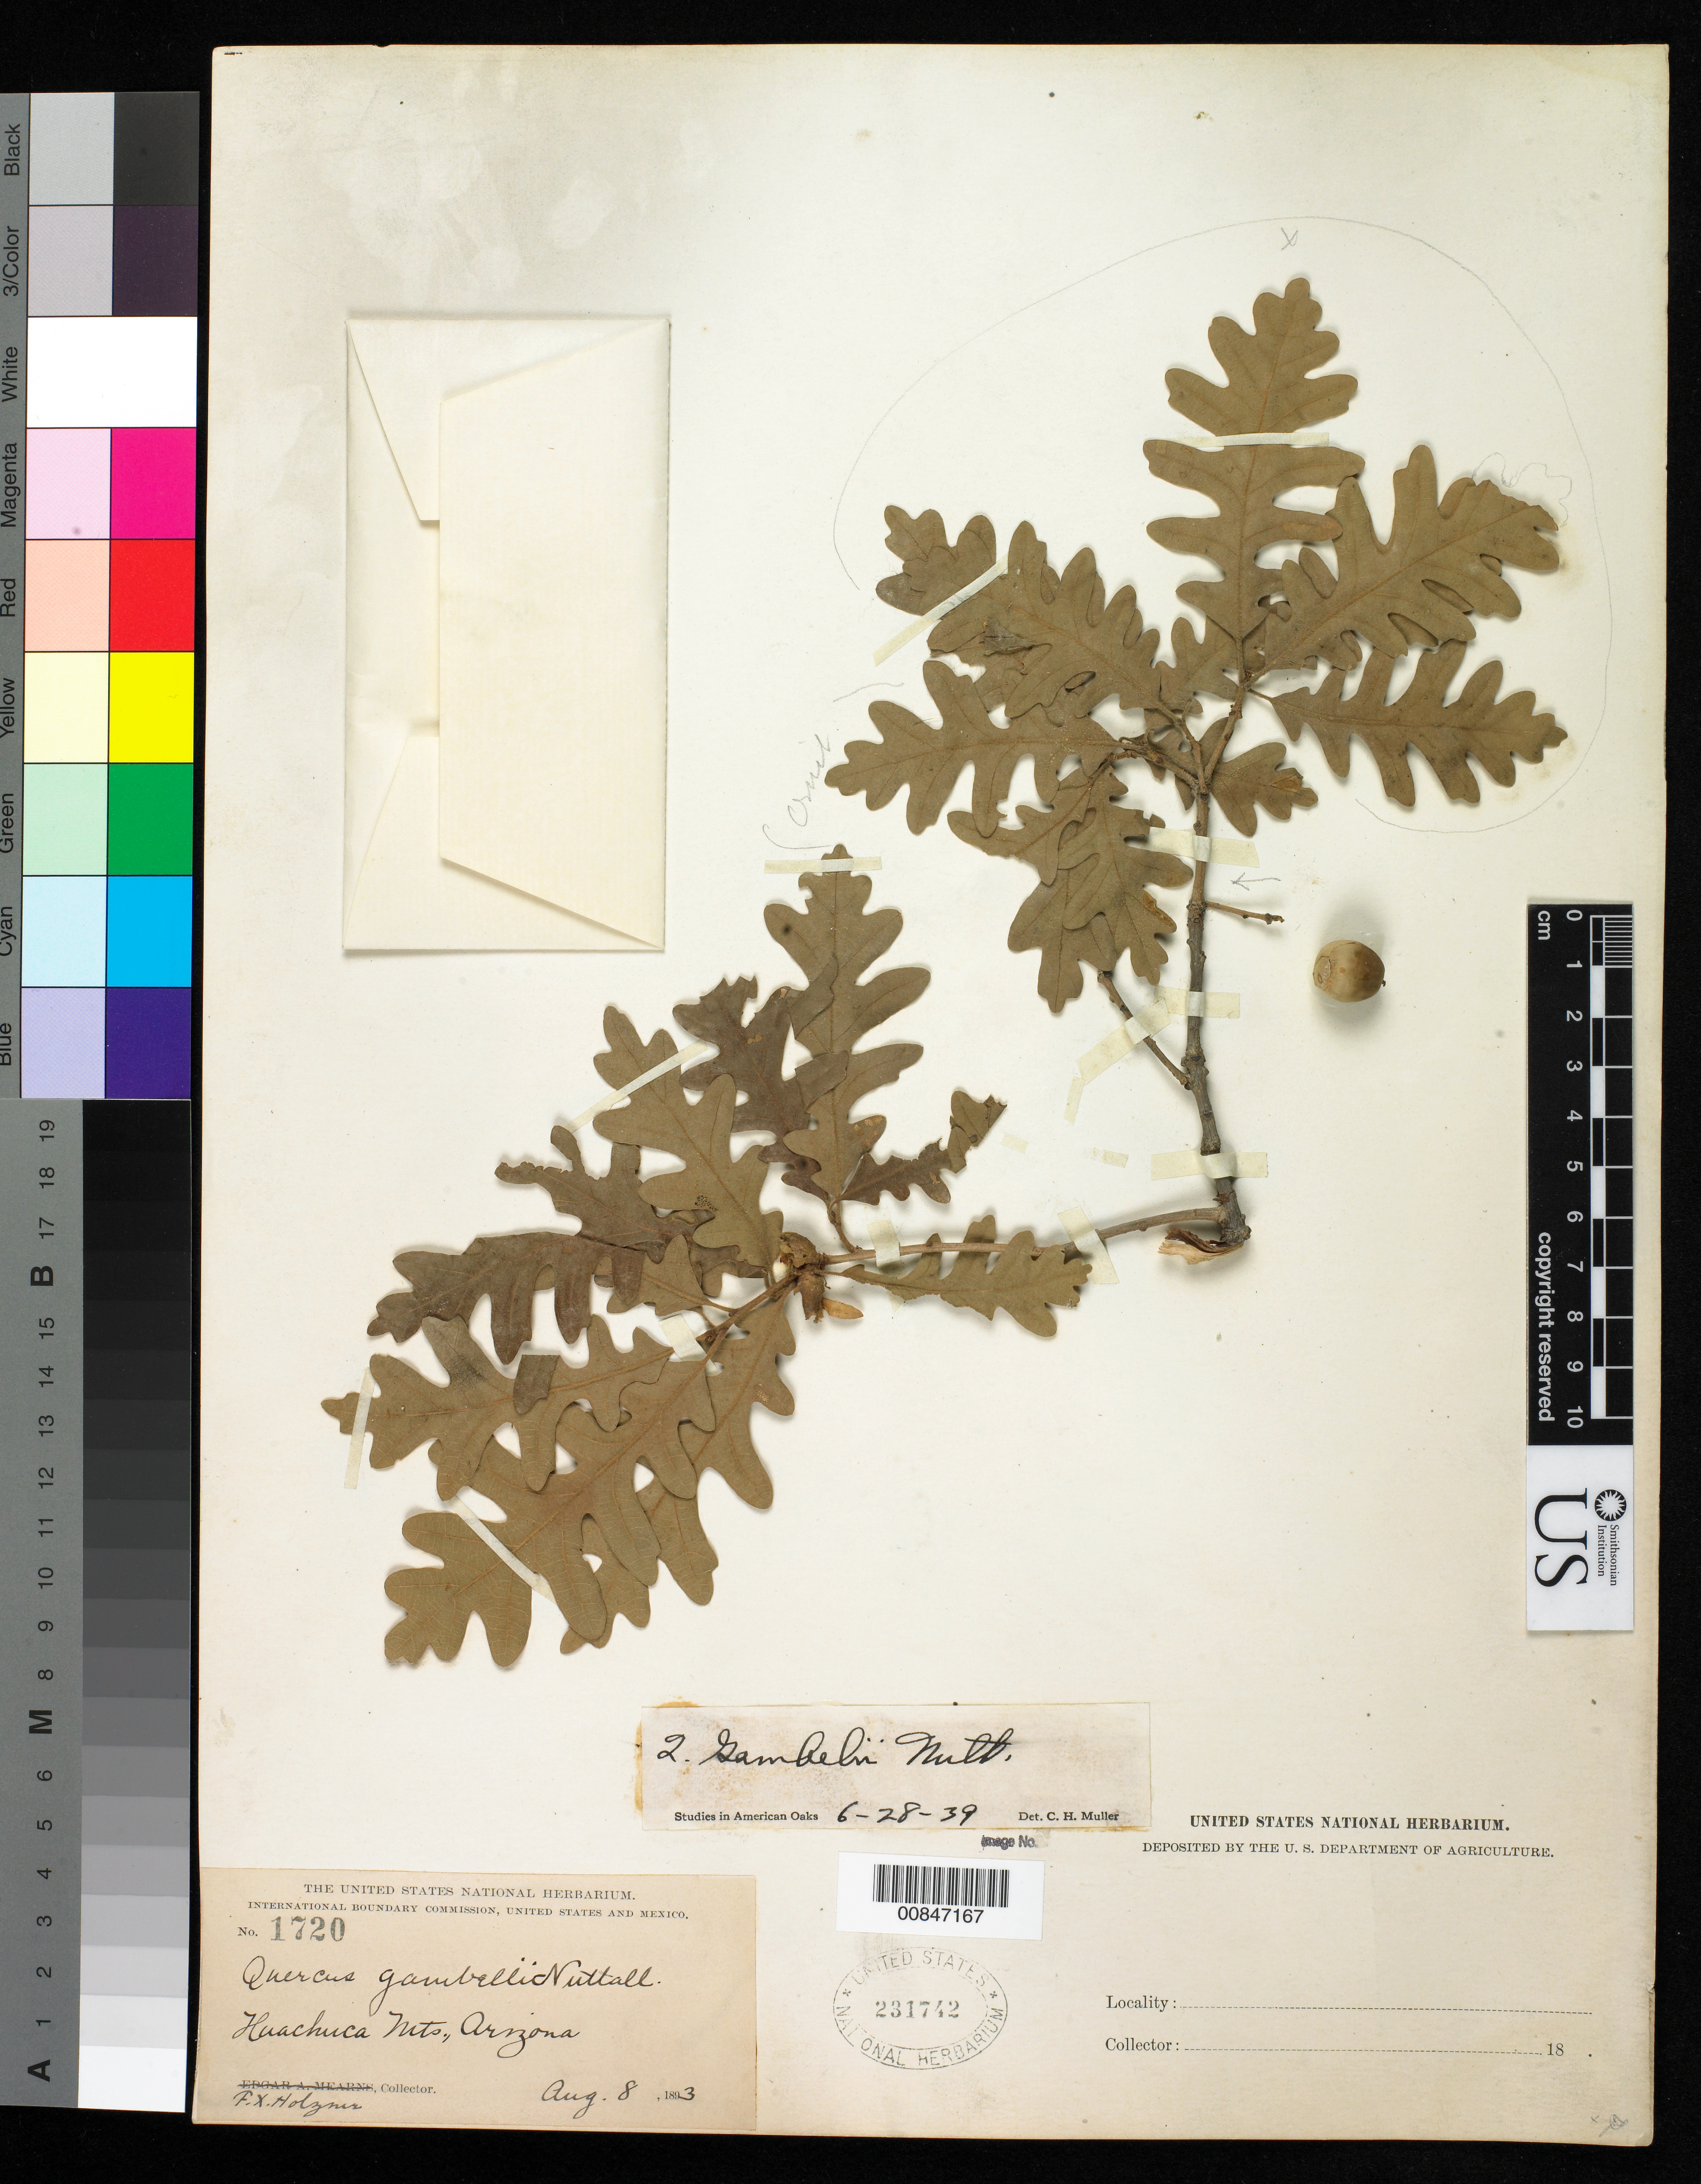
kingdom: Plantae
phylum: Tracheophyta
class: Magnoliopsida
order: Fagales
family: Fagaceae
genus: Quercus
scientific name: Quercus gambelii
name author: Nutt.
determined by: Müller, C. H.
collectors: F. X. Holzner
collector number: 1720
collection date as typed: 08 Aug 1893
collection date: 1893-08-08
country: United States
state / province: Arizona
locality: Huachuca Mts.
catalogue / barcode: US 231742